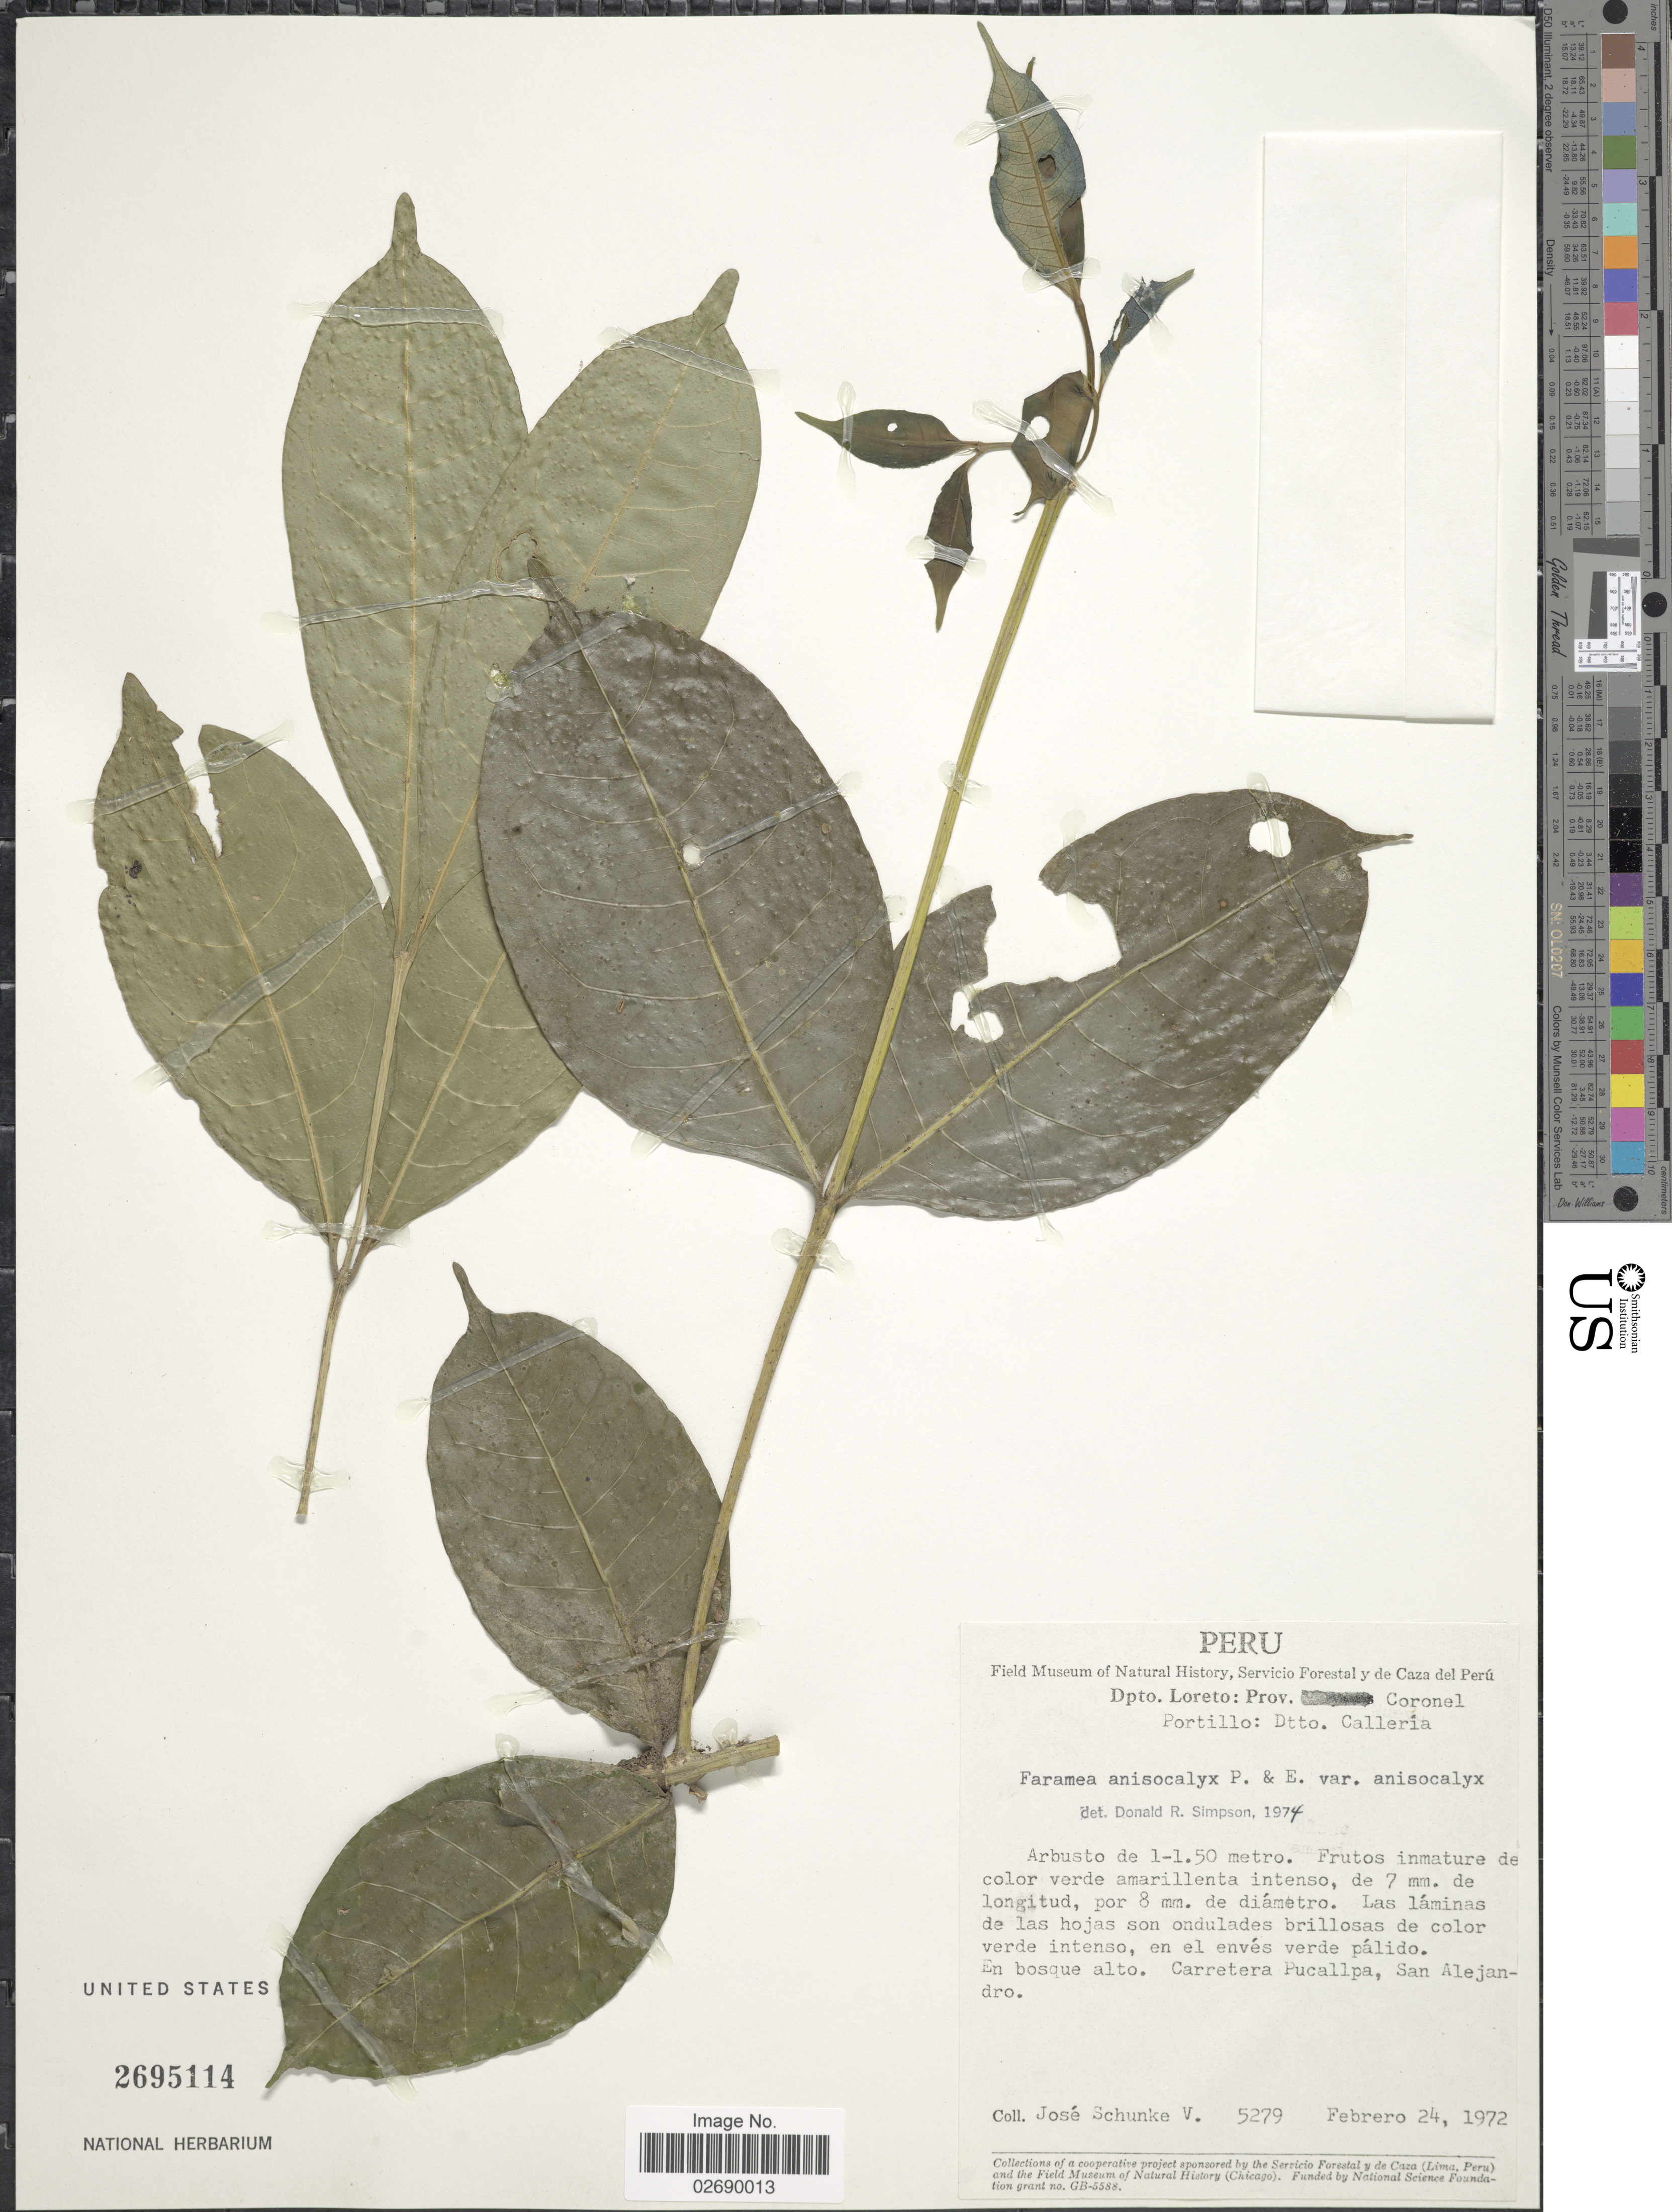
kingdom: Plantae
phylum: Tracheophyta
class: Magnoliopsida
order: Gentianales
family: Rubiaceae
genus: Faramea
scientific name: Faramea anisocalyx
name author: Poepp. & Endl.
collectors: J. Schunke Vigo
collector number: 5279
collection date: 1972-02-24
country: Peru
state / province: Loreto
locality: Prov. Coronel Portillo. Dtto. Calleria. Carretera Pucallpa, San Alejandro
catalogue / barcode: US 2695114